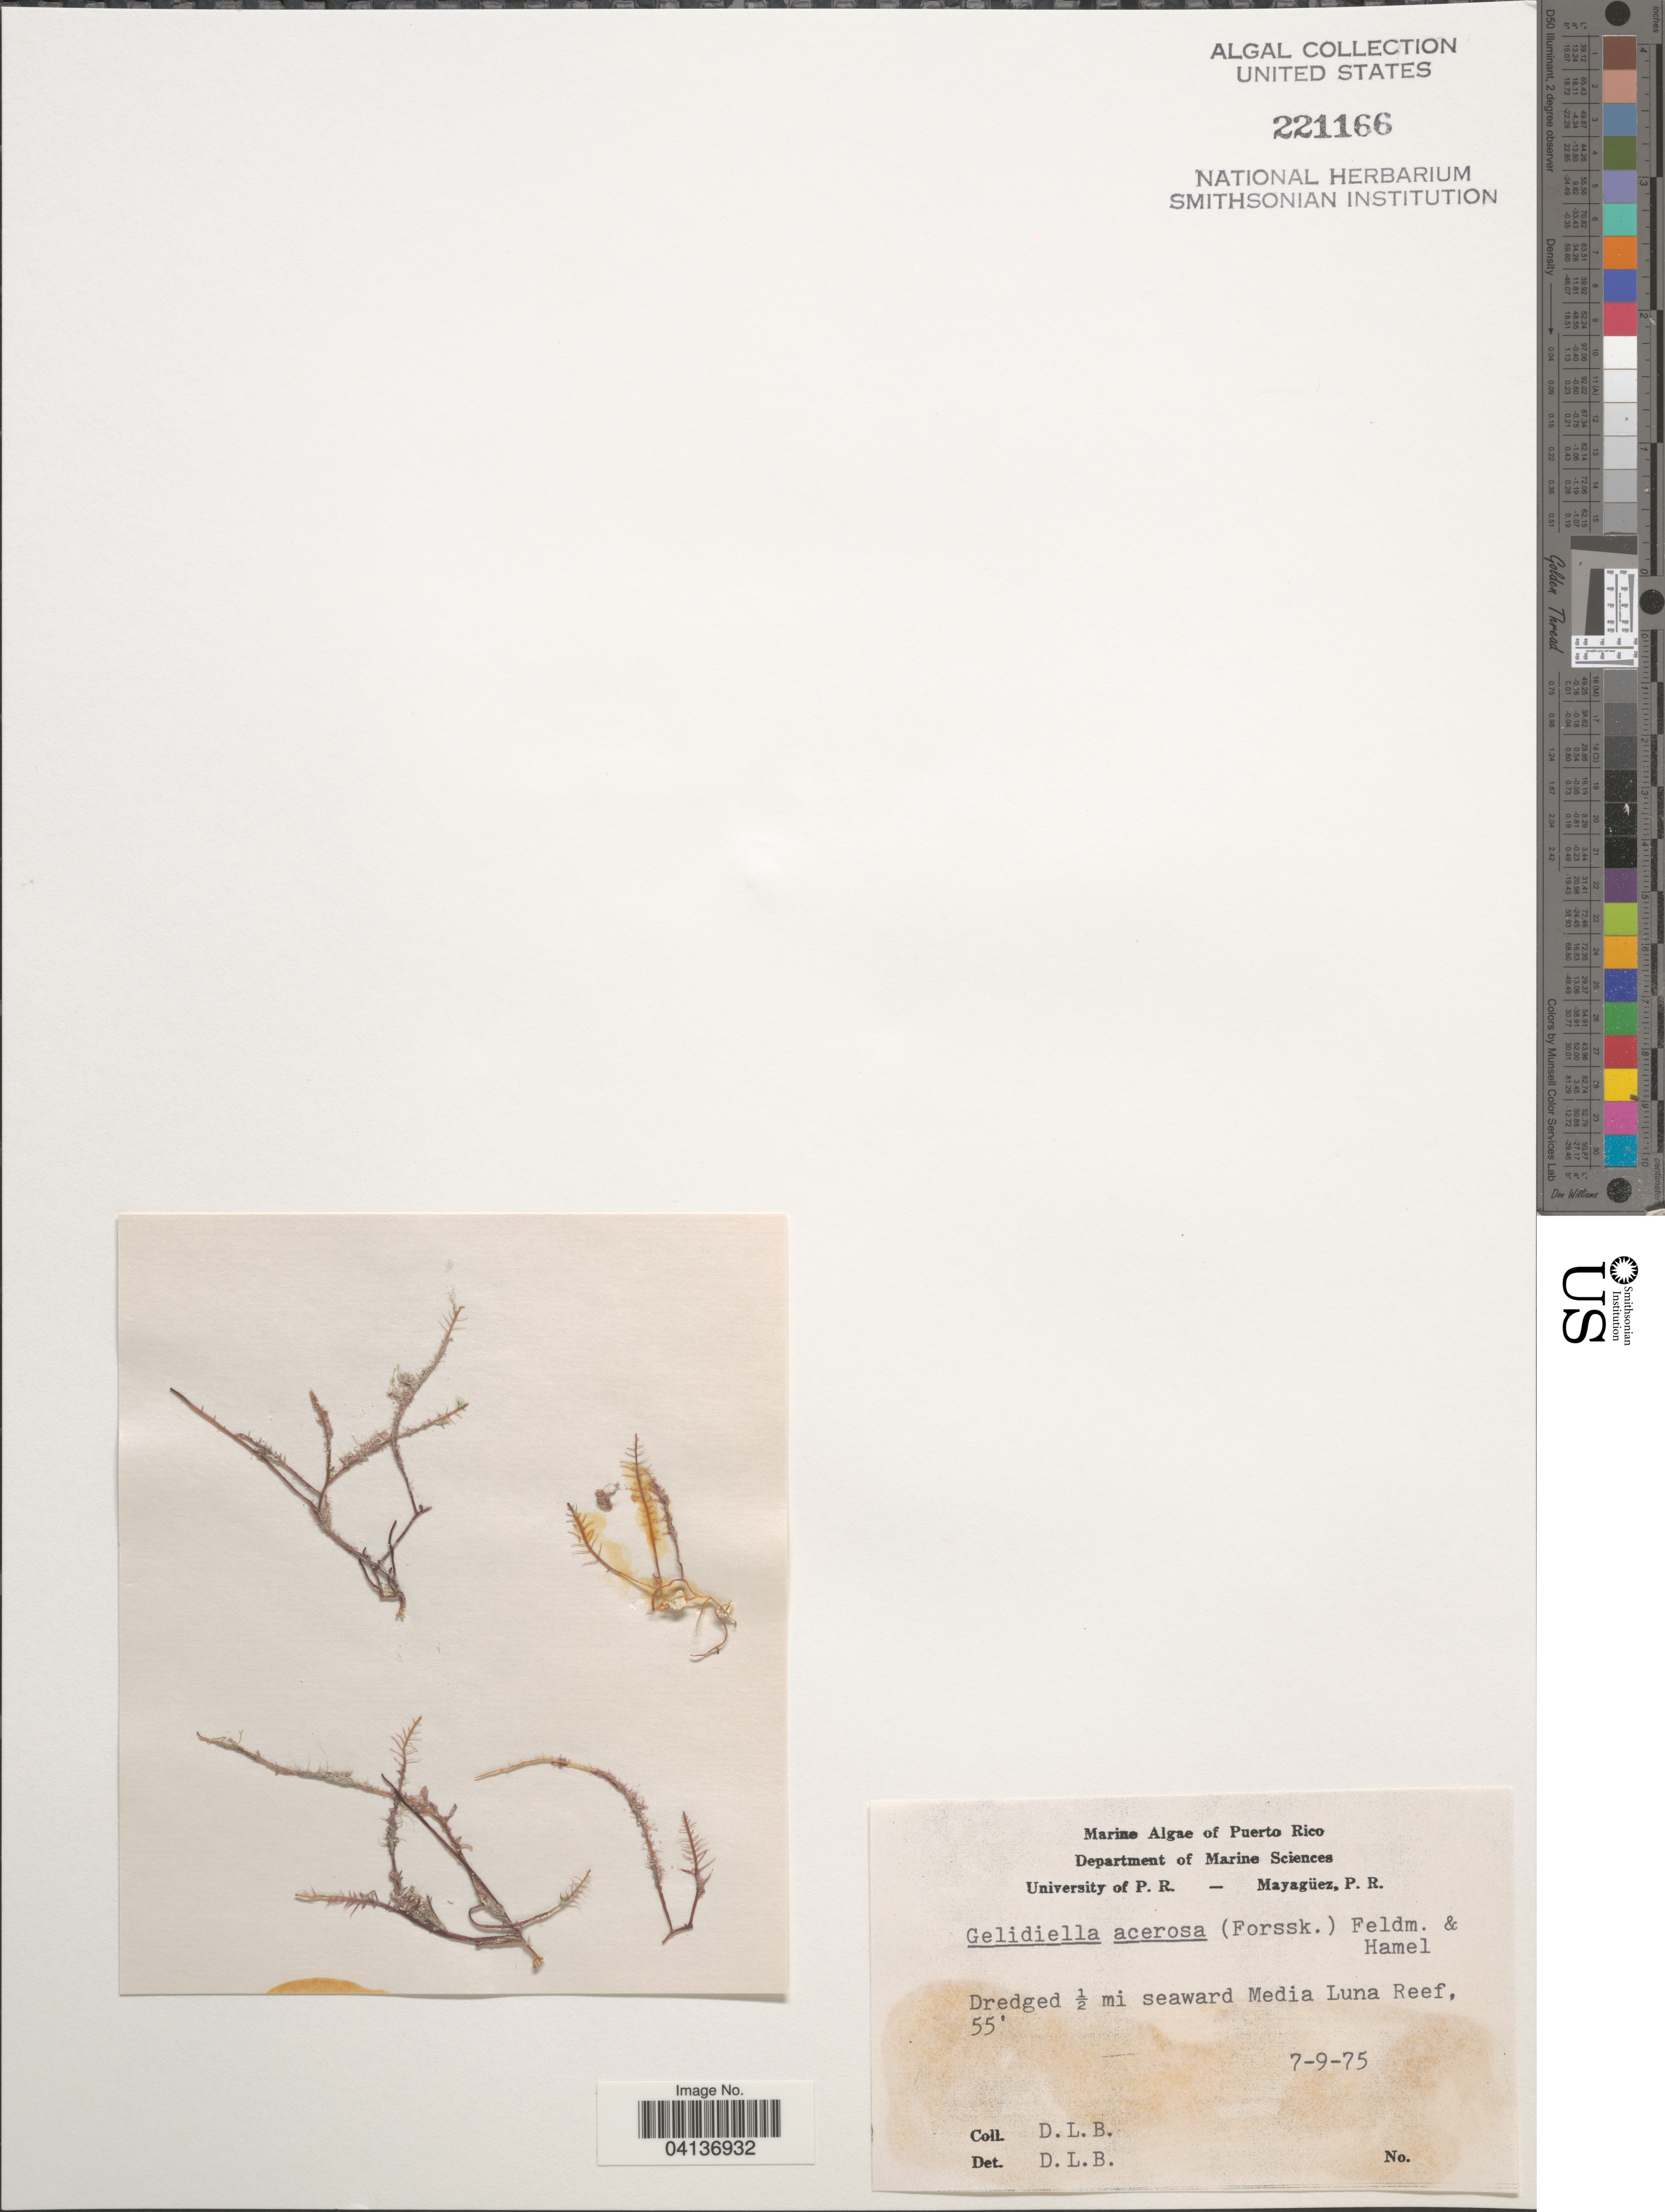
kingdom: Plantae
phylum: Rhodophyta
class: Florideophyceae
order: Gelidiales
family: Gelidiellaceae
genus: Gelidiella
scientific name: Gelidiella acerosa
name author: (Forssk.) Feldmann & G. Hamel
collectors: D. L. B.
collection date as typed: Transcribed d/m/y: 7/9/75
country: Puerto Rico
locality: Dredged ½ mi seaward Media Luna Reef.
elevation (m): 17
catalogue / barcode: US 221166